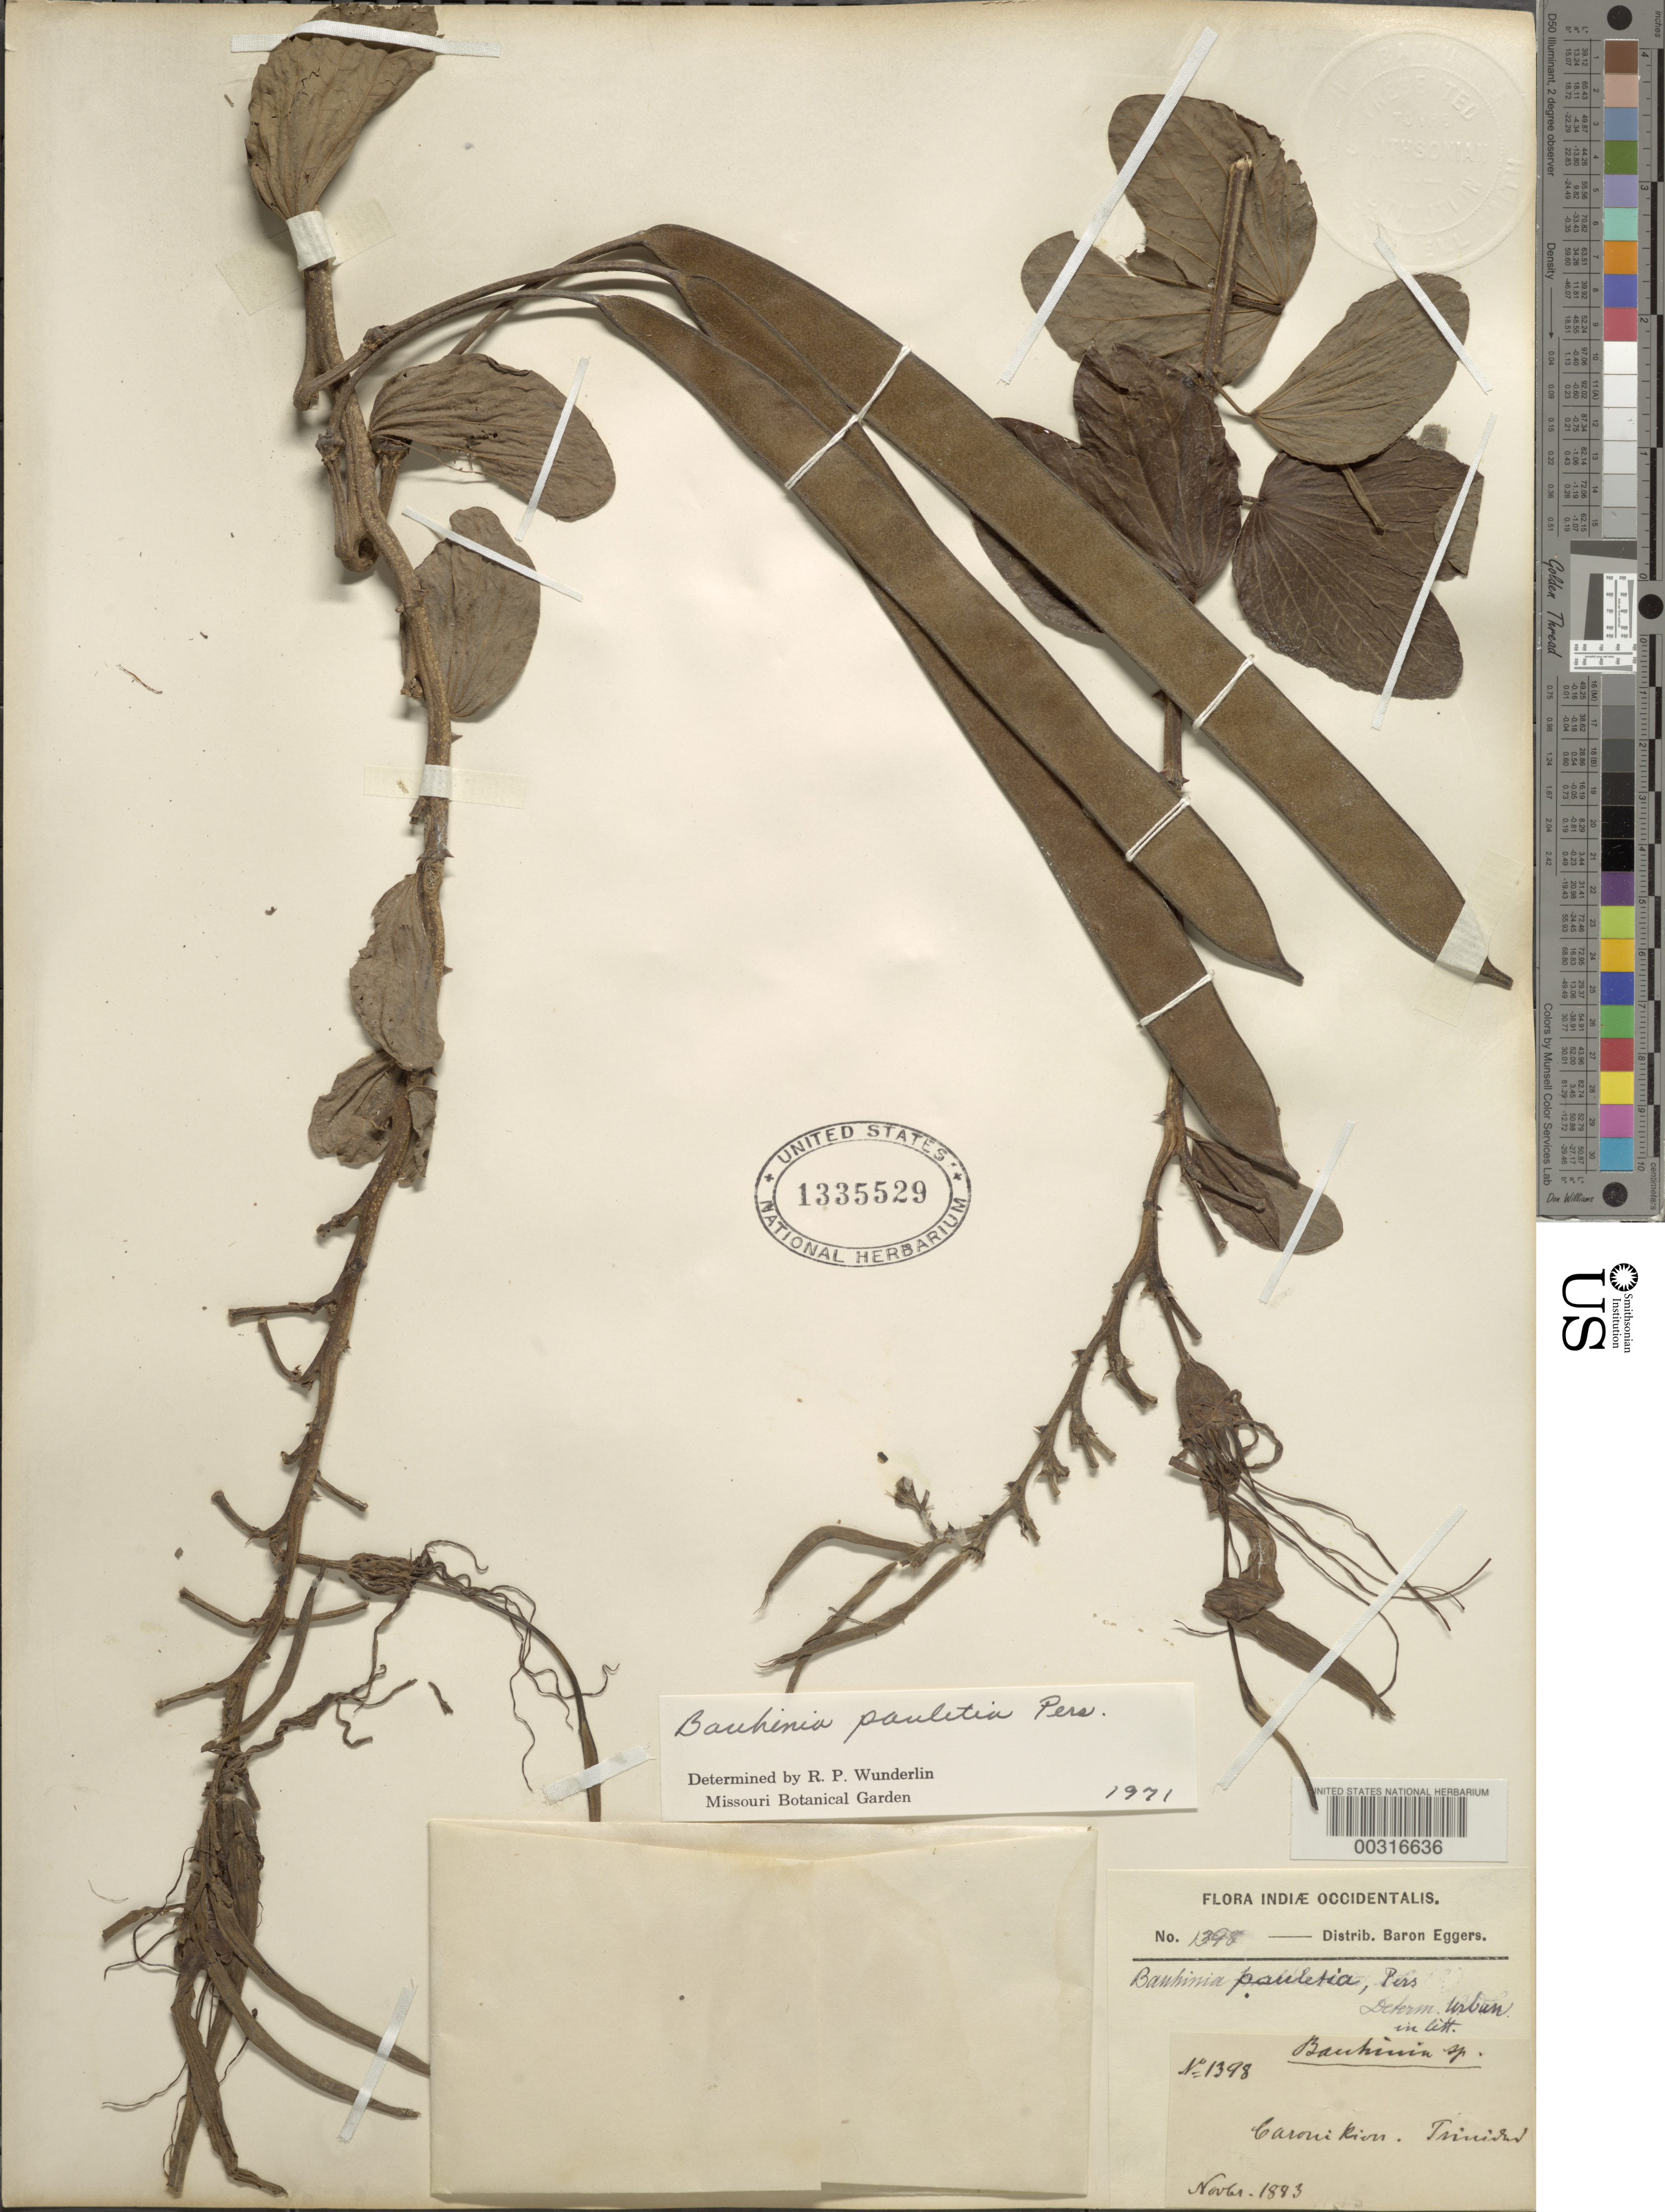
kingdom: Plantae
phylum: Tracheophyta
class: Magnoliopsida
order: Fabales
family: Fabaceae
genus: Bauhinia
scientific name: Bauhinia pauletia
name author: Pers.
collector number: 1398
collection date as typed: Nov 1883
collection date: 1883-11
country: Trinidad and Tobago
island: Trinidad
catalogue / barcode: US 1335529